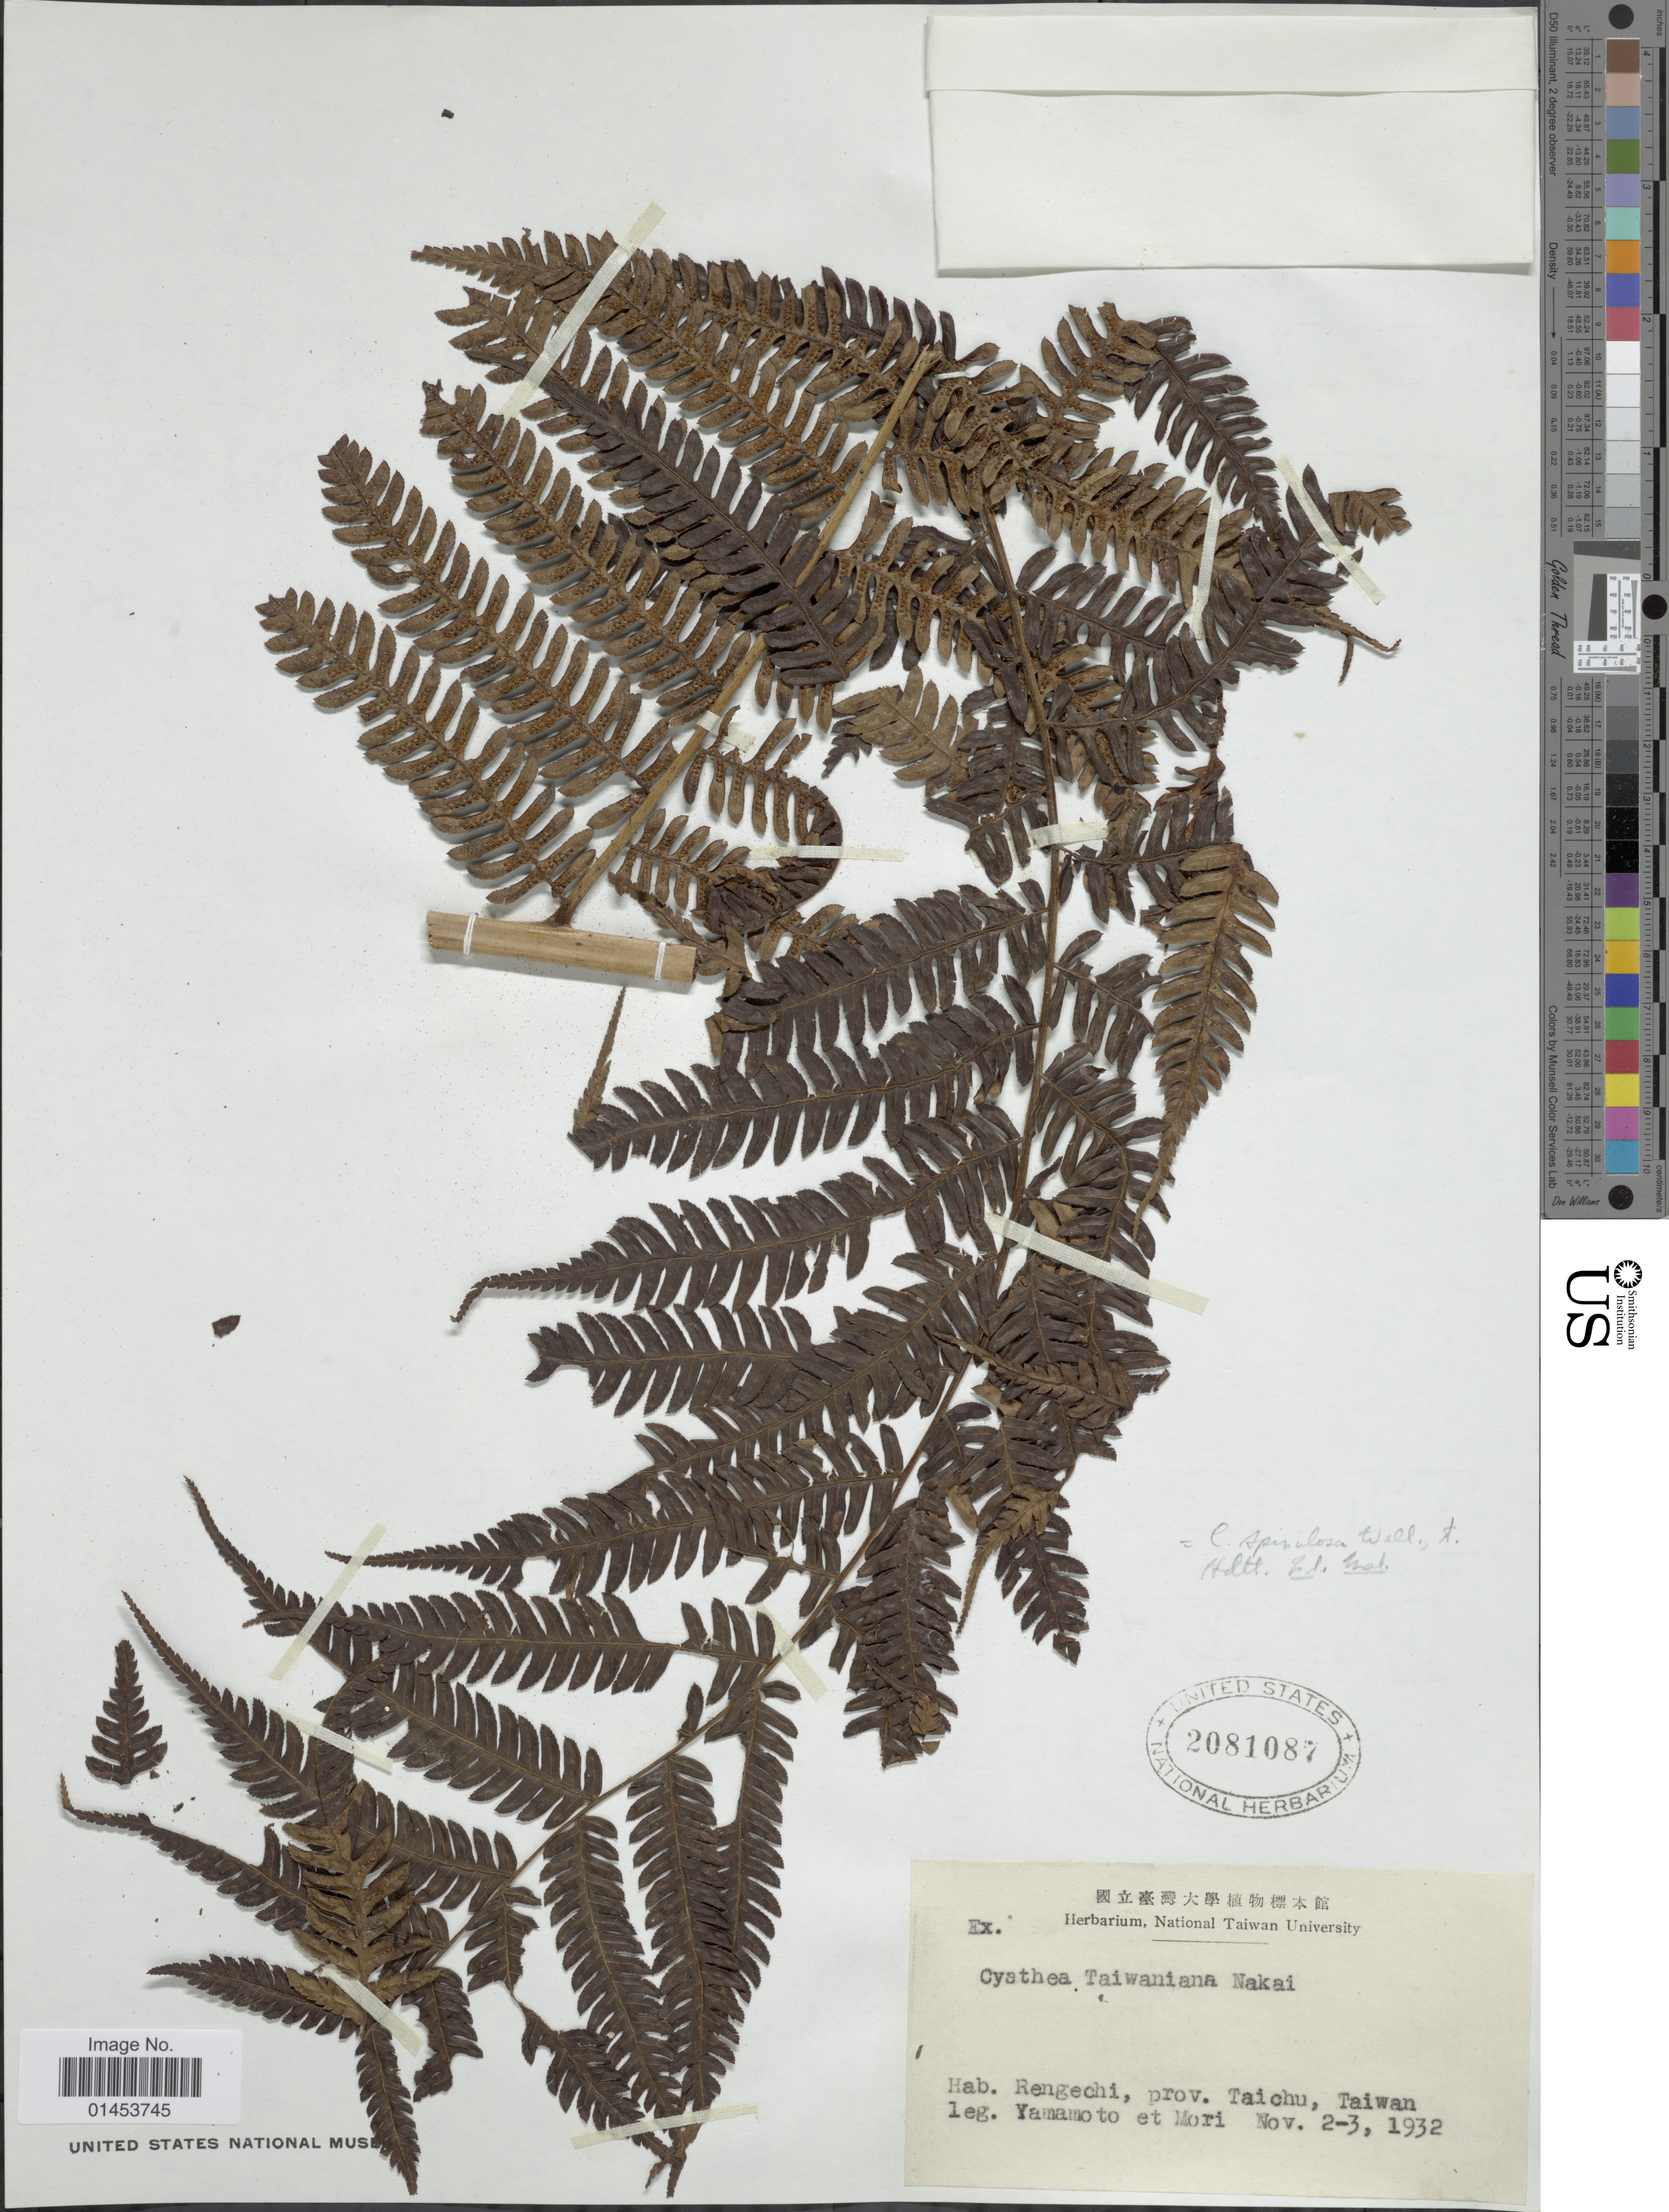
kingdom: Plantae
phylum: Tracheophyta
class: Polypodiopsida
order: Cyatheales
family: Cyatheaceae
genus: Cyathea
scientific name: Cyathea spinulosa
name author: Wall. ex Hook.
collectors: Yamamoto & -. Mori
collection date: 1932-11-02/1932-11-03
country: Taiwan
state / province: Taichung City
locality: Rengechi, prov. Taichu, Taiwan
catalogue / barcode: US 2081087